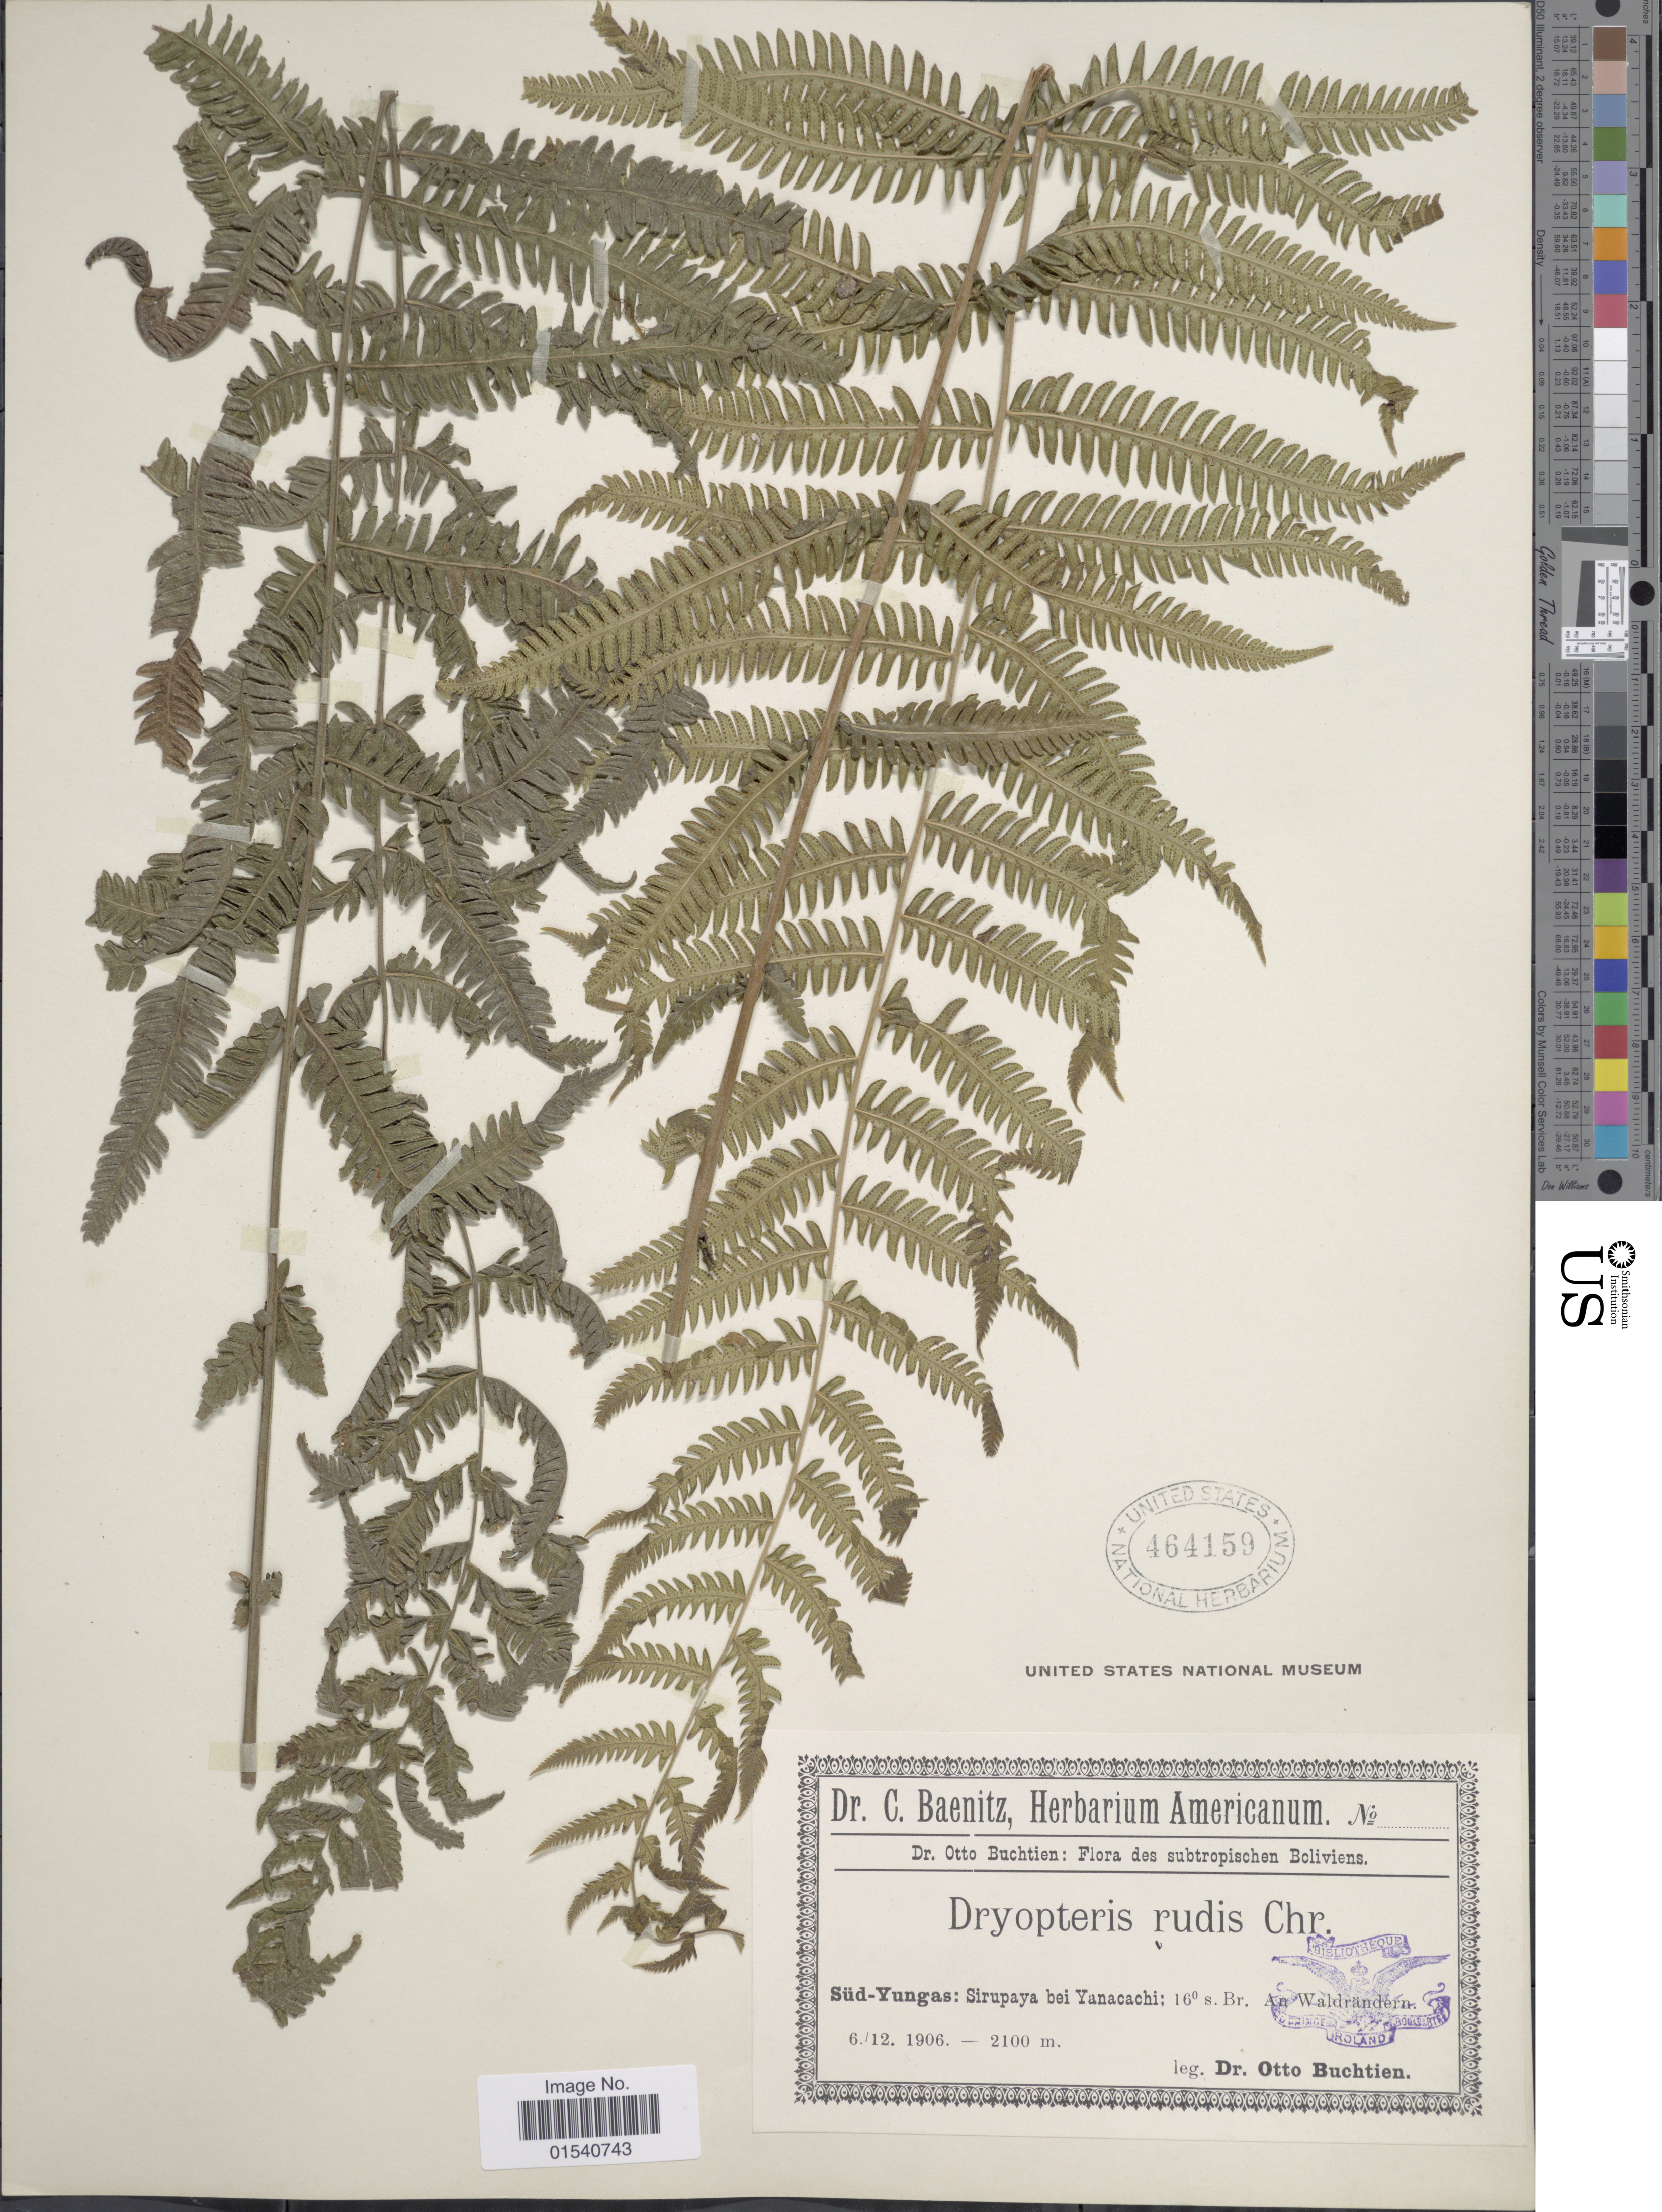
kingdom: Plantae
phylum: Tracheophyta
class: Polypodiopsida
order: Polypodiales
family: Thelypteridaceae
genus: Amauropelta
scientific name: Amauropelta rivulariformis (Rosenst.) comb. nov., ined 2015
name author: (Rosenst.)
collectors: O. Buchtien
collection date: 1906-12-06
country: Bolivia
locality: Subtropischen Boliviens, Süd-Yungas: Sirupaya bei Yanacachi; 16° s. Br. An Waldrändern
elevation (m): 210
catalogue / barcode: US 464159